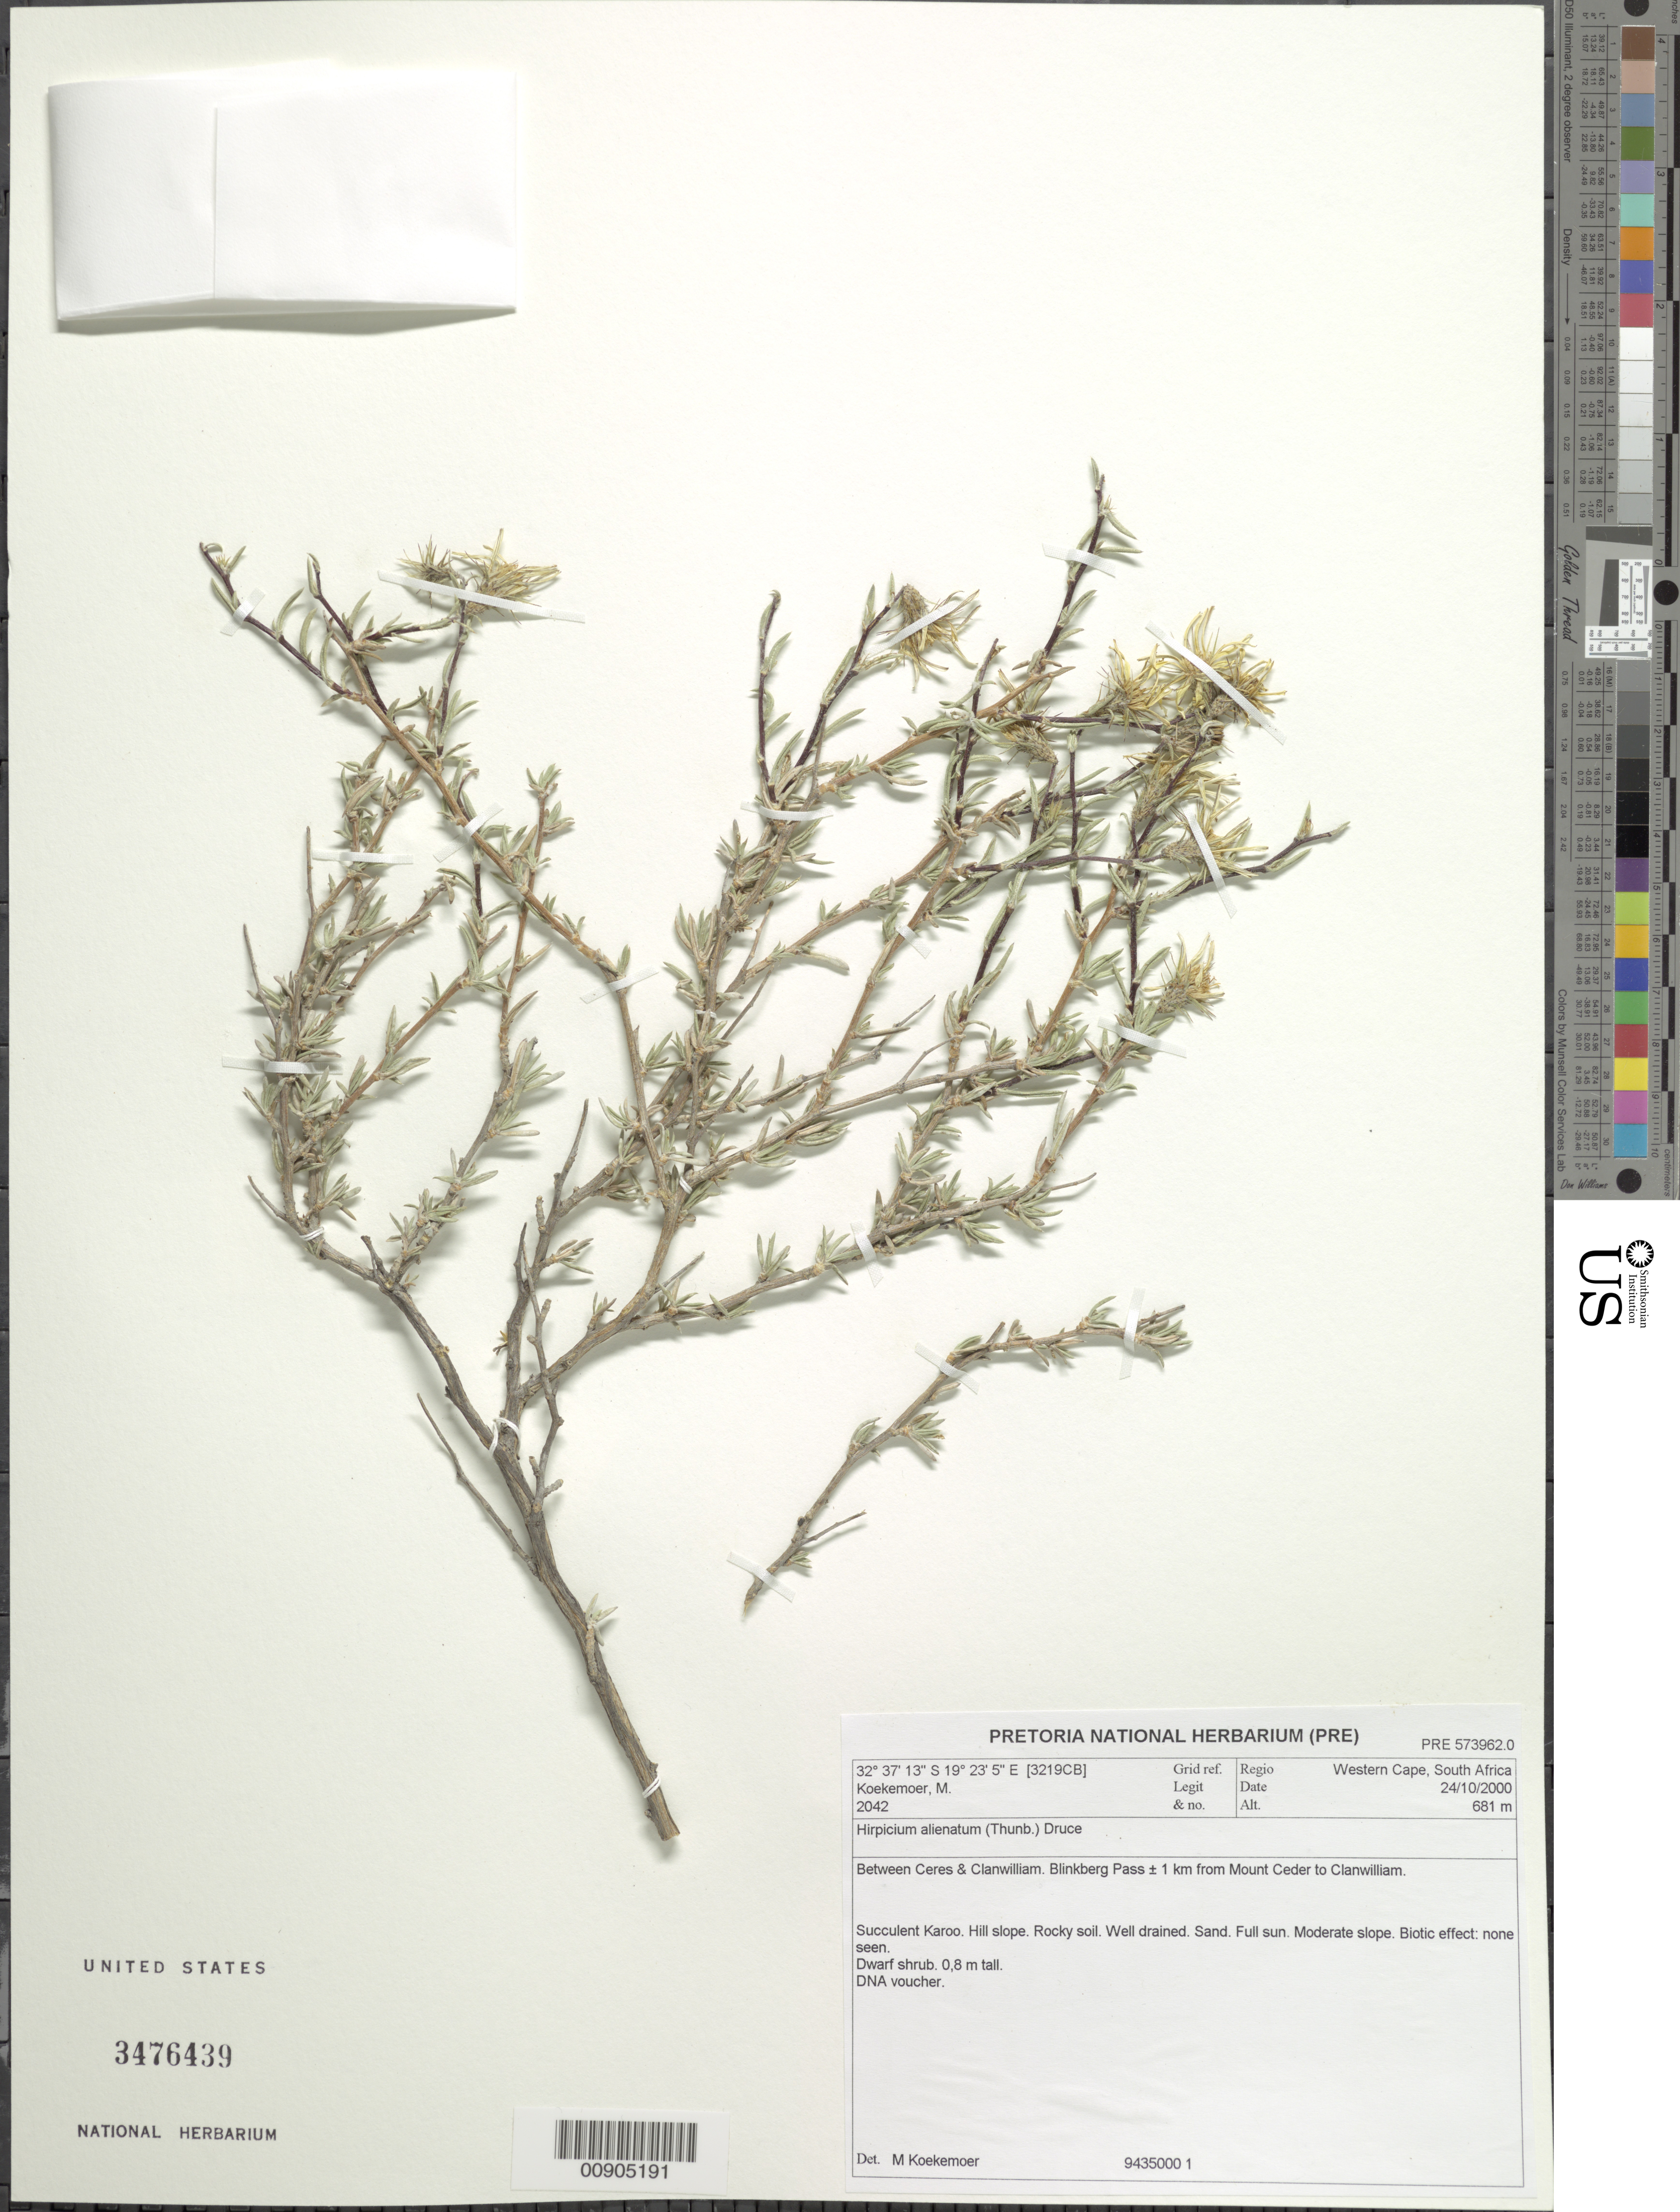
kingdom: Plantae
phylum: Tracheophyta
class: Magnoliopsida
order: Asterales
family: Asteraceae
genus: Hirpicium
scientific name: Hirpicium alienatum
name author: (Thunb.) Druce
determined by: Koekemoer, M.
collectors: M. Koekemoer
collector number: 2042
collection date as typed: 24 October 2000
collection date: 2000-10-24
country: South Africa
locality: Western Cape; between Ceres and Clanwilliam, Blinkberg Pass, ± 1 km from Mount Cedar to Clanwilliam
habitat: Succulent karoo; hill slope, rocky soil, well-drained, sand, full sun, moderate slope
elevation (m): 681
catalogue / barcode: US 3476439